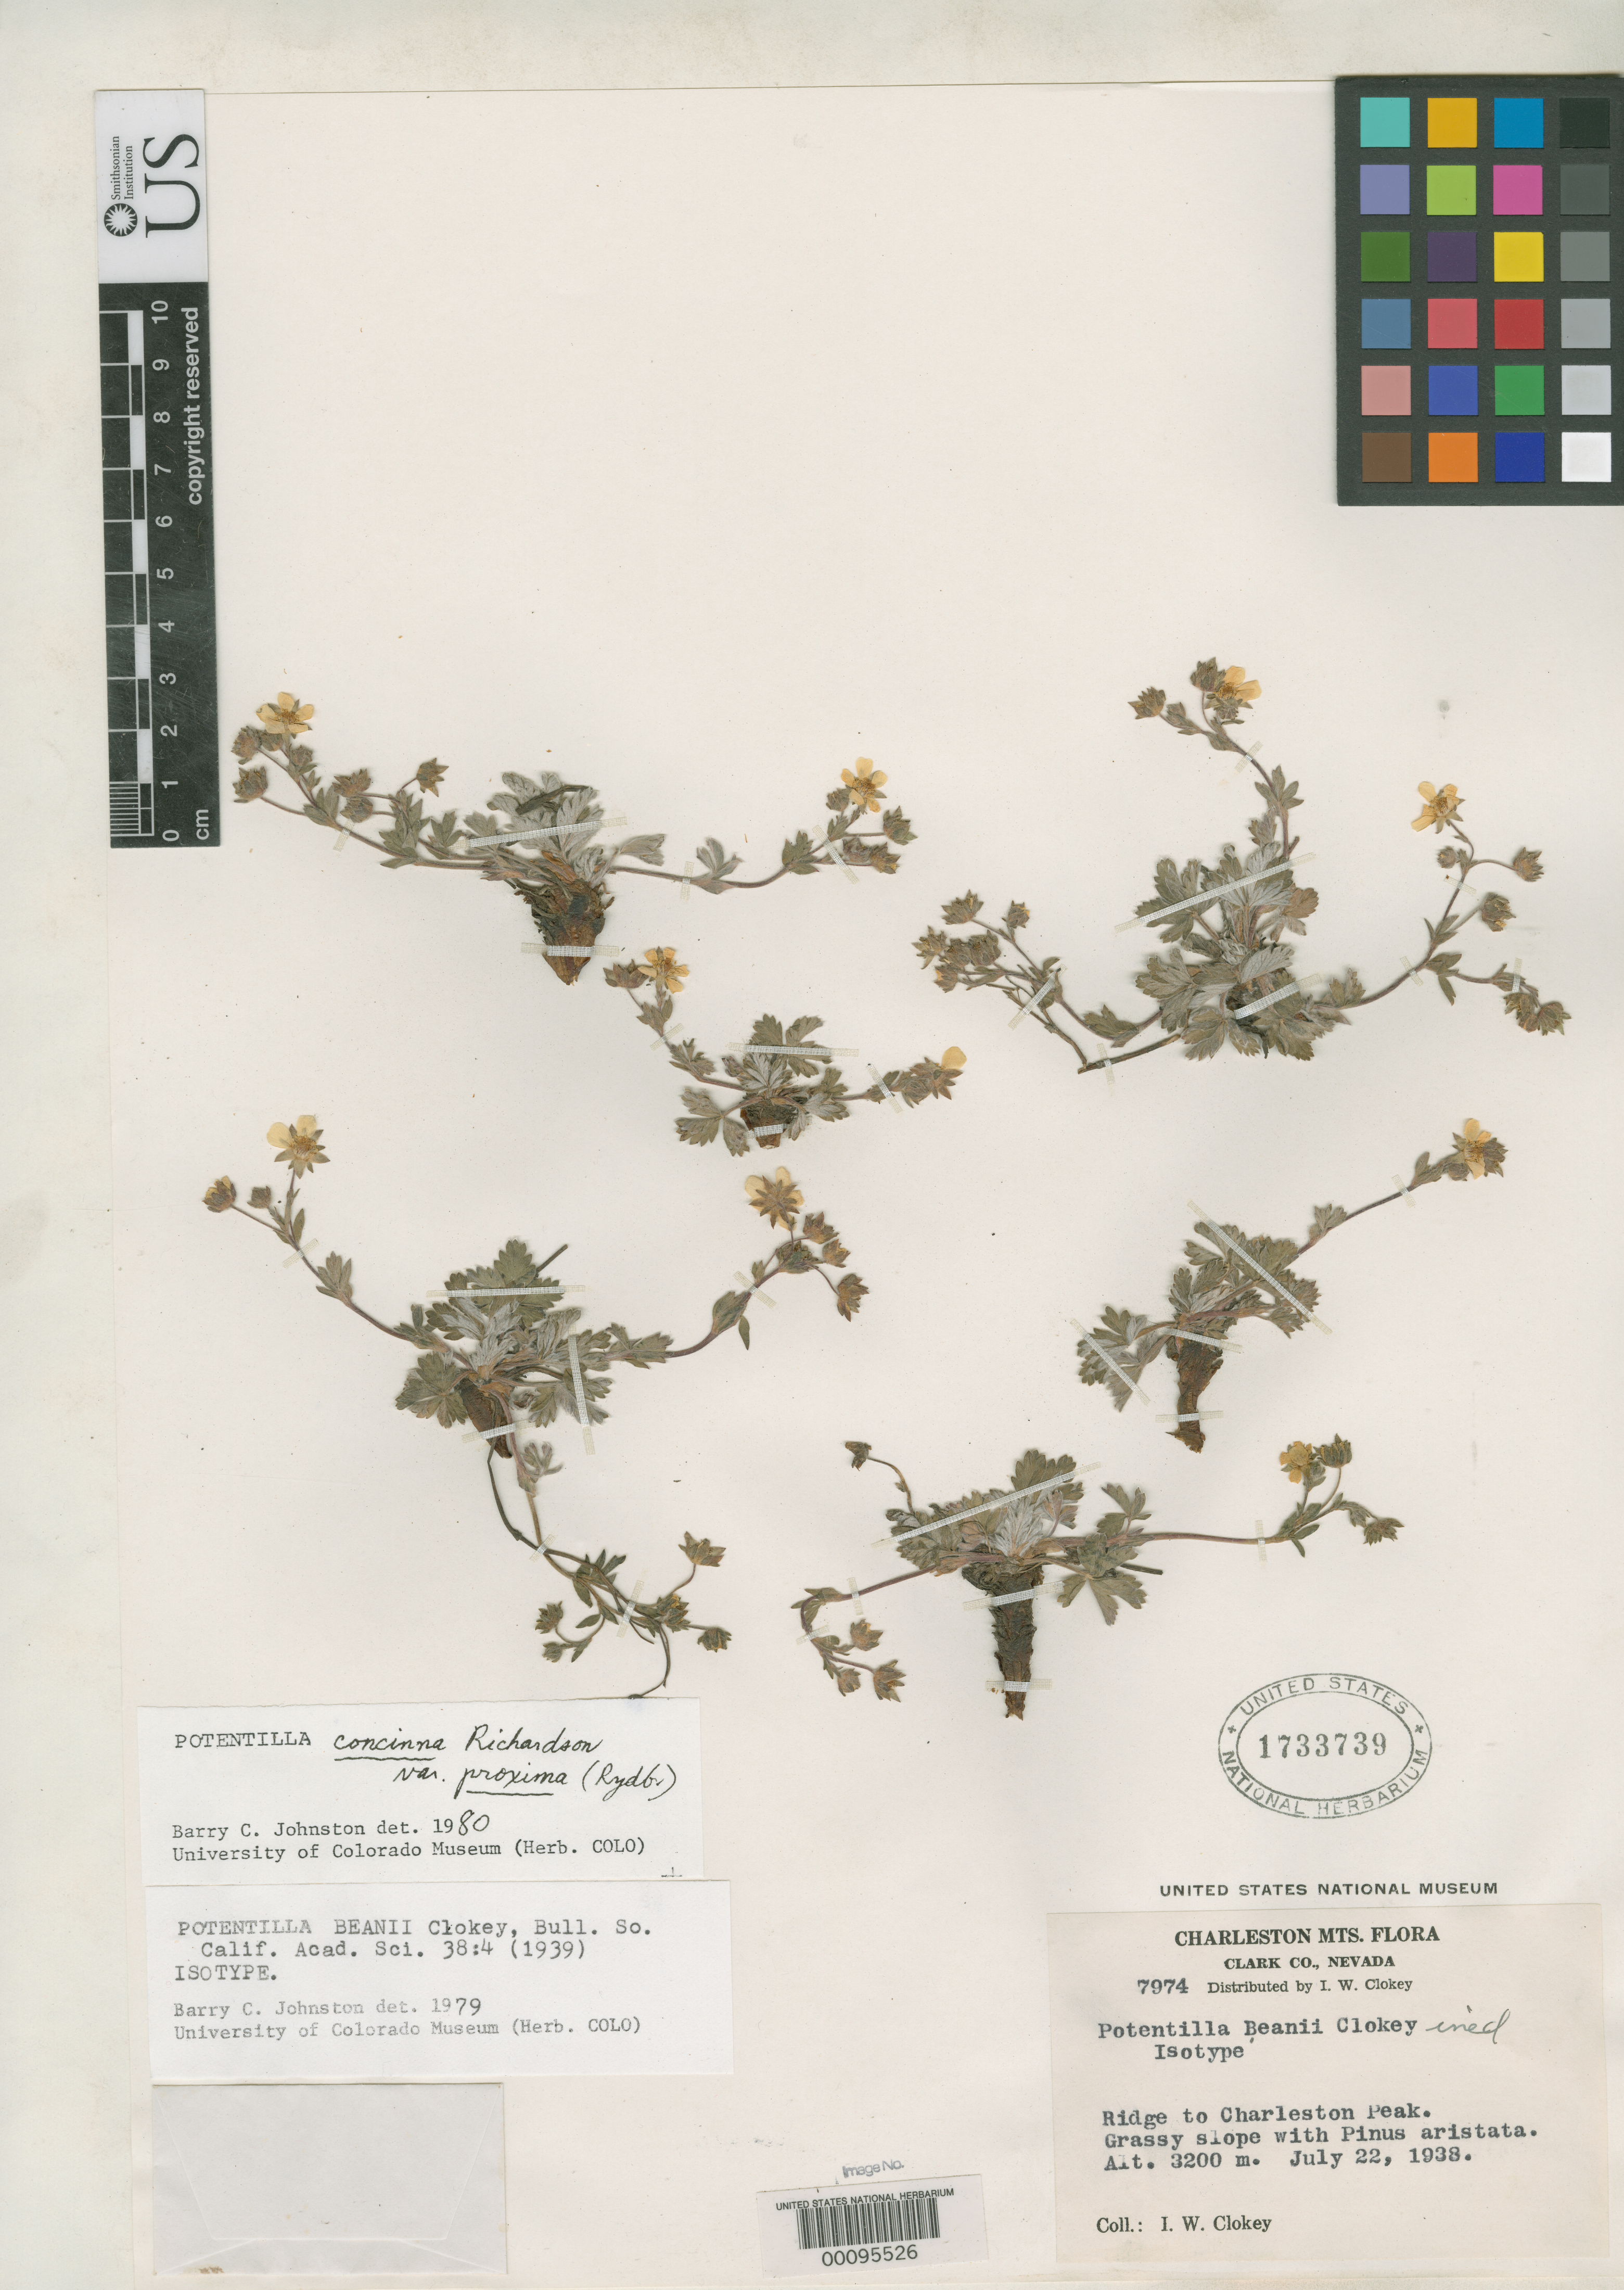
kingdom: Plantae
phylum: Tracheophyta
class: Magnoliopsida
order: Rosales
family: Rosaceae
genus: Potentilla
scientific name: Potentilla beanii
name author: Clokey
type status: Isotype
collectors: I. W. Clokey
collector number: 7974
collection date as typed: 22 Jul 1938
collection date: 1938-07-22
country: United States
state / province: Nevada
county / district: Clark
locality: Ridge to Charleston Peak, Charleston Mountains.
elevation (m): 3200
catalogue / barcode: US 1733739